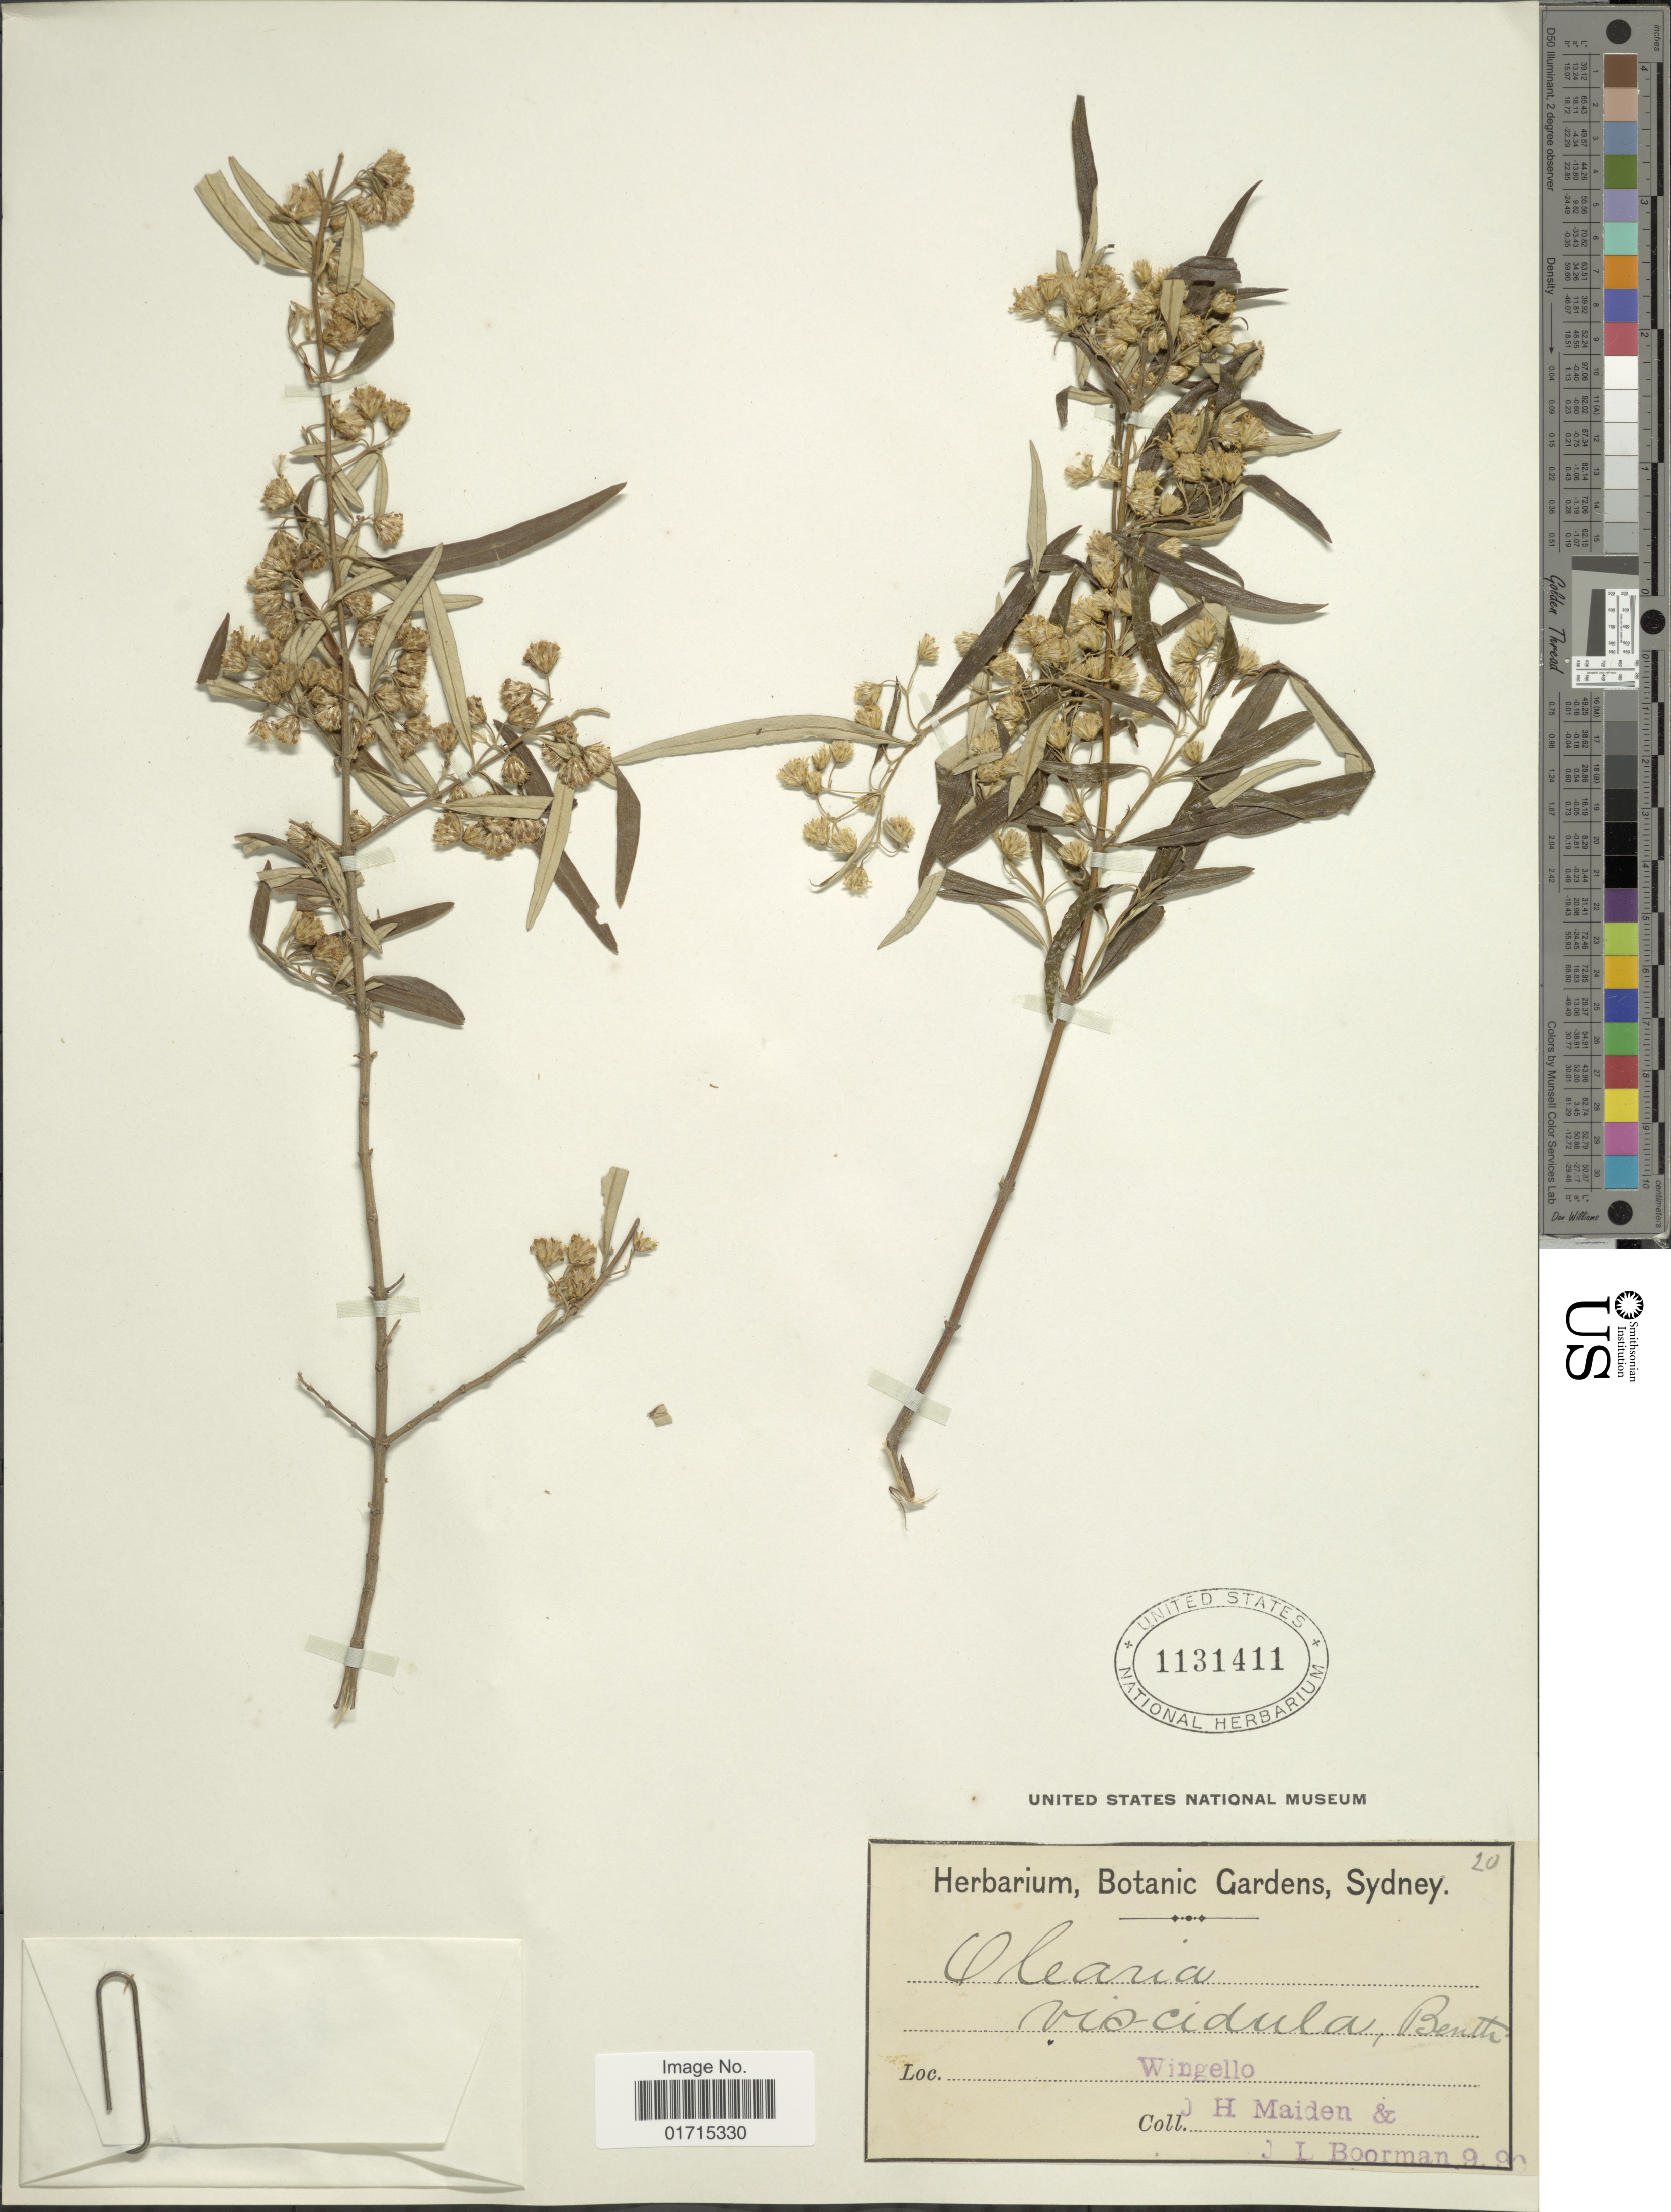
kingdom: Plantae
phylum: Tracheophyta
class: Magnoliopsida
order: Asterales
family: Asteraceae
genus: Olearia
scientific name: Olearia viscidula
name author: (F. Muell.) Benth.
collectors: J. Maiden & J. Boorman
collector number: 20?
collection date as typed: Transcribed d/m/y: /9/90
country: Australia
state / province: New South Wales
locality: Wingello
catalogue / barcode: US 1131411